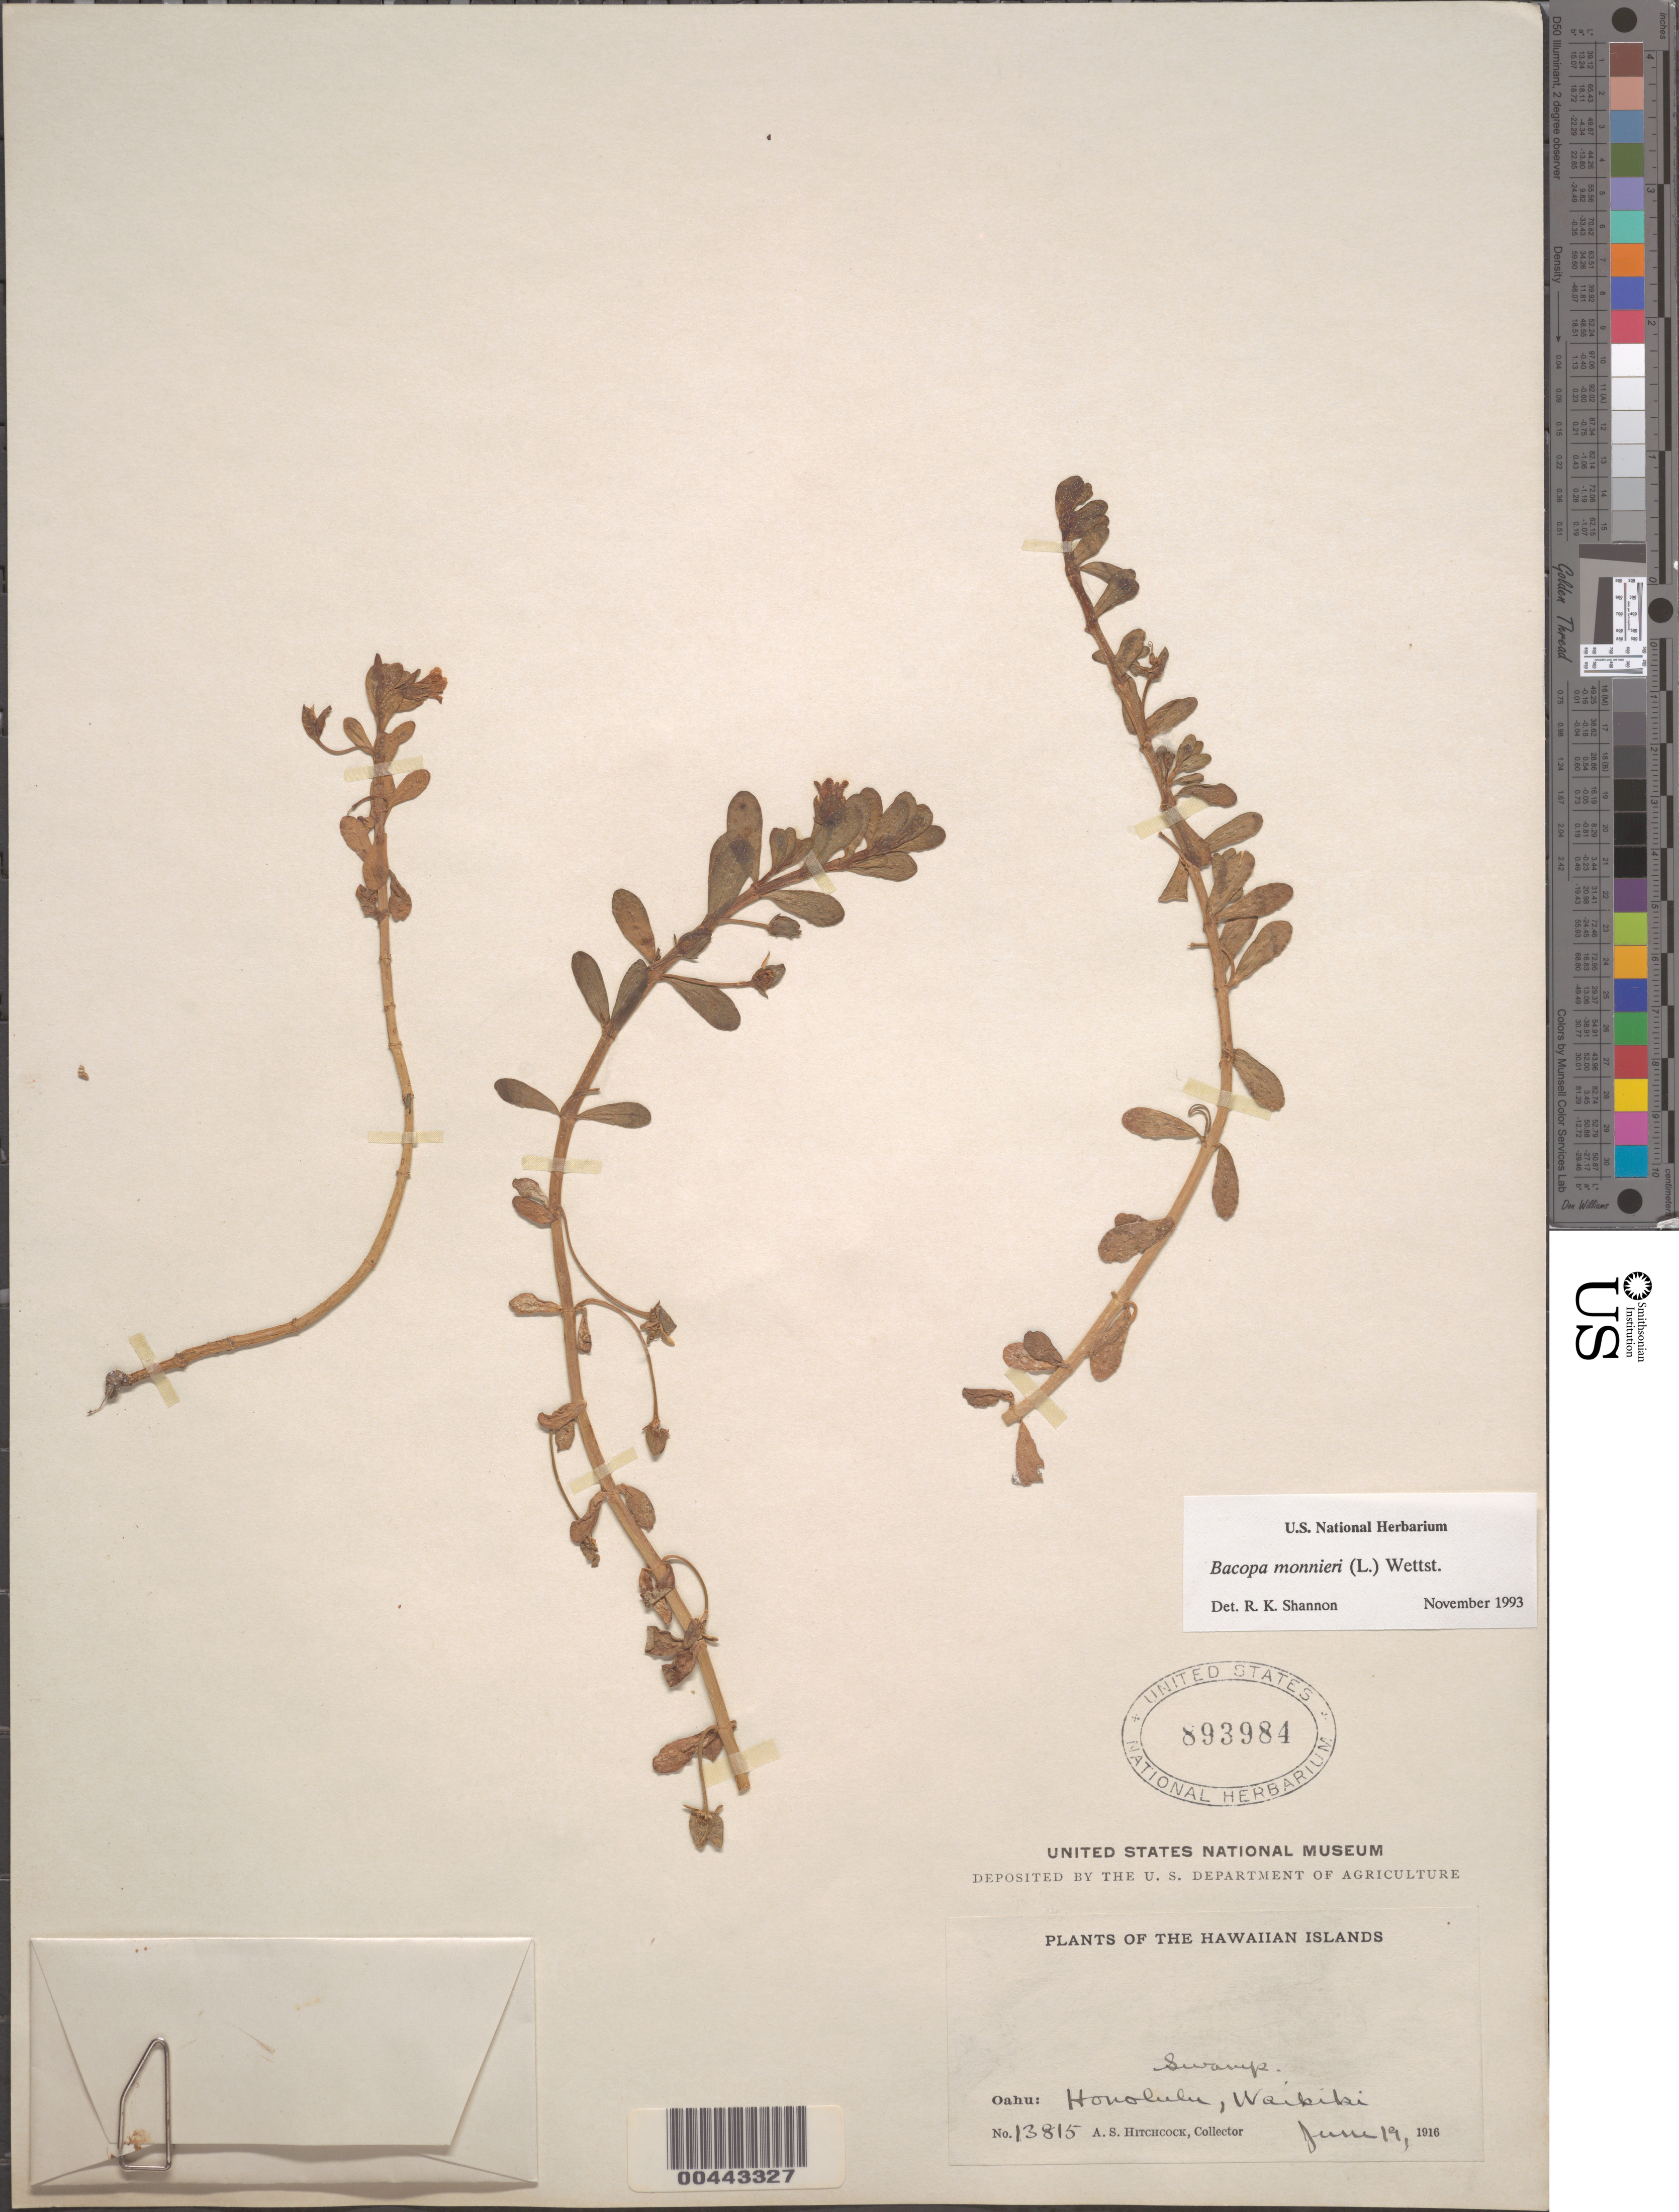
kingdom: Plantae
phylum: Tracheophyta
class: Magnoliopsida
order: Lamiales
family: Plantaginaceae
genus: Bacopa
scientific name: Bacopa monnieri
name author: (L.) Wettst.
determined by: Shannon, R. K., (UNITED STATES)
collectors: A. S. Hitchcock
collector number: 13815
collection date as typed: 19 Jun 1916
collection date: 1916-06-19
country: United States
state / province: Hawaii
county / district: Honolulu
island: Oahu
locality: Honolulu, Waikiki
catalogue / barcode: US 893984